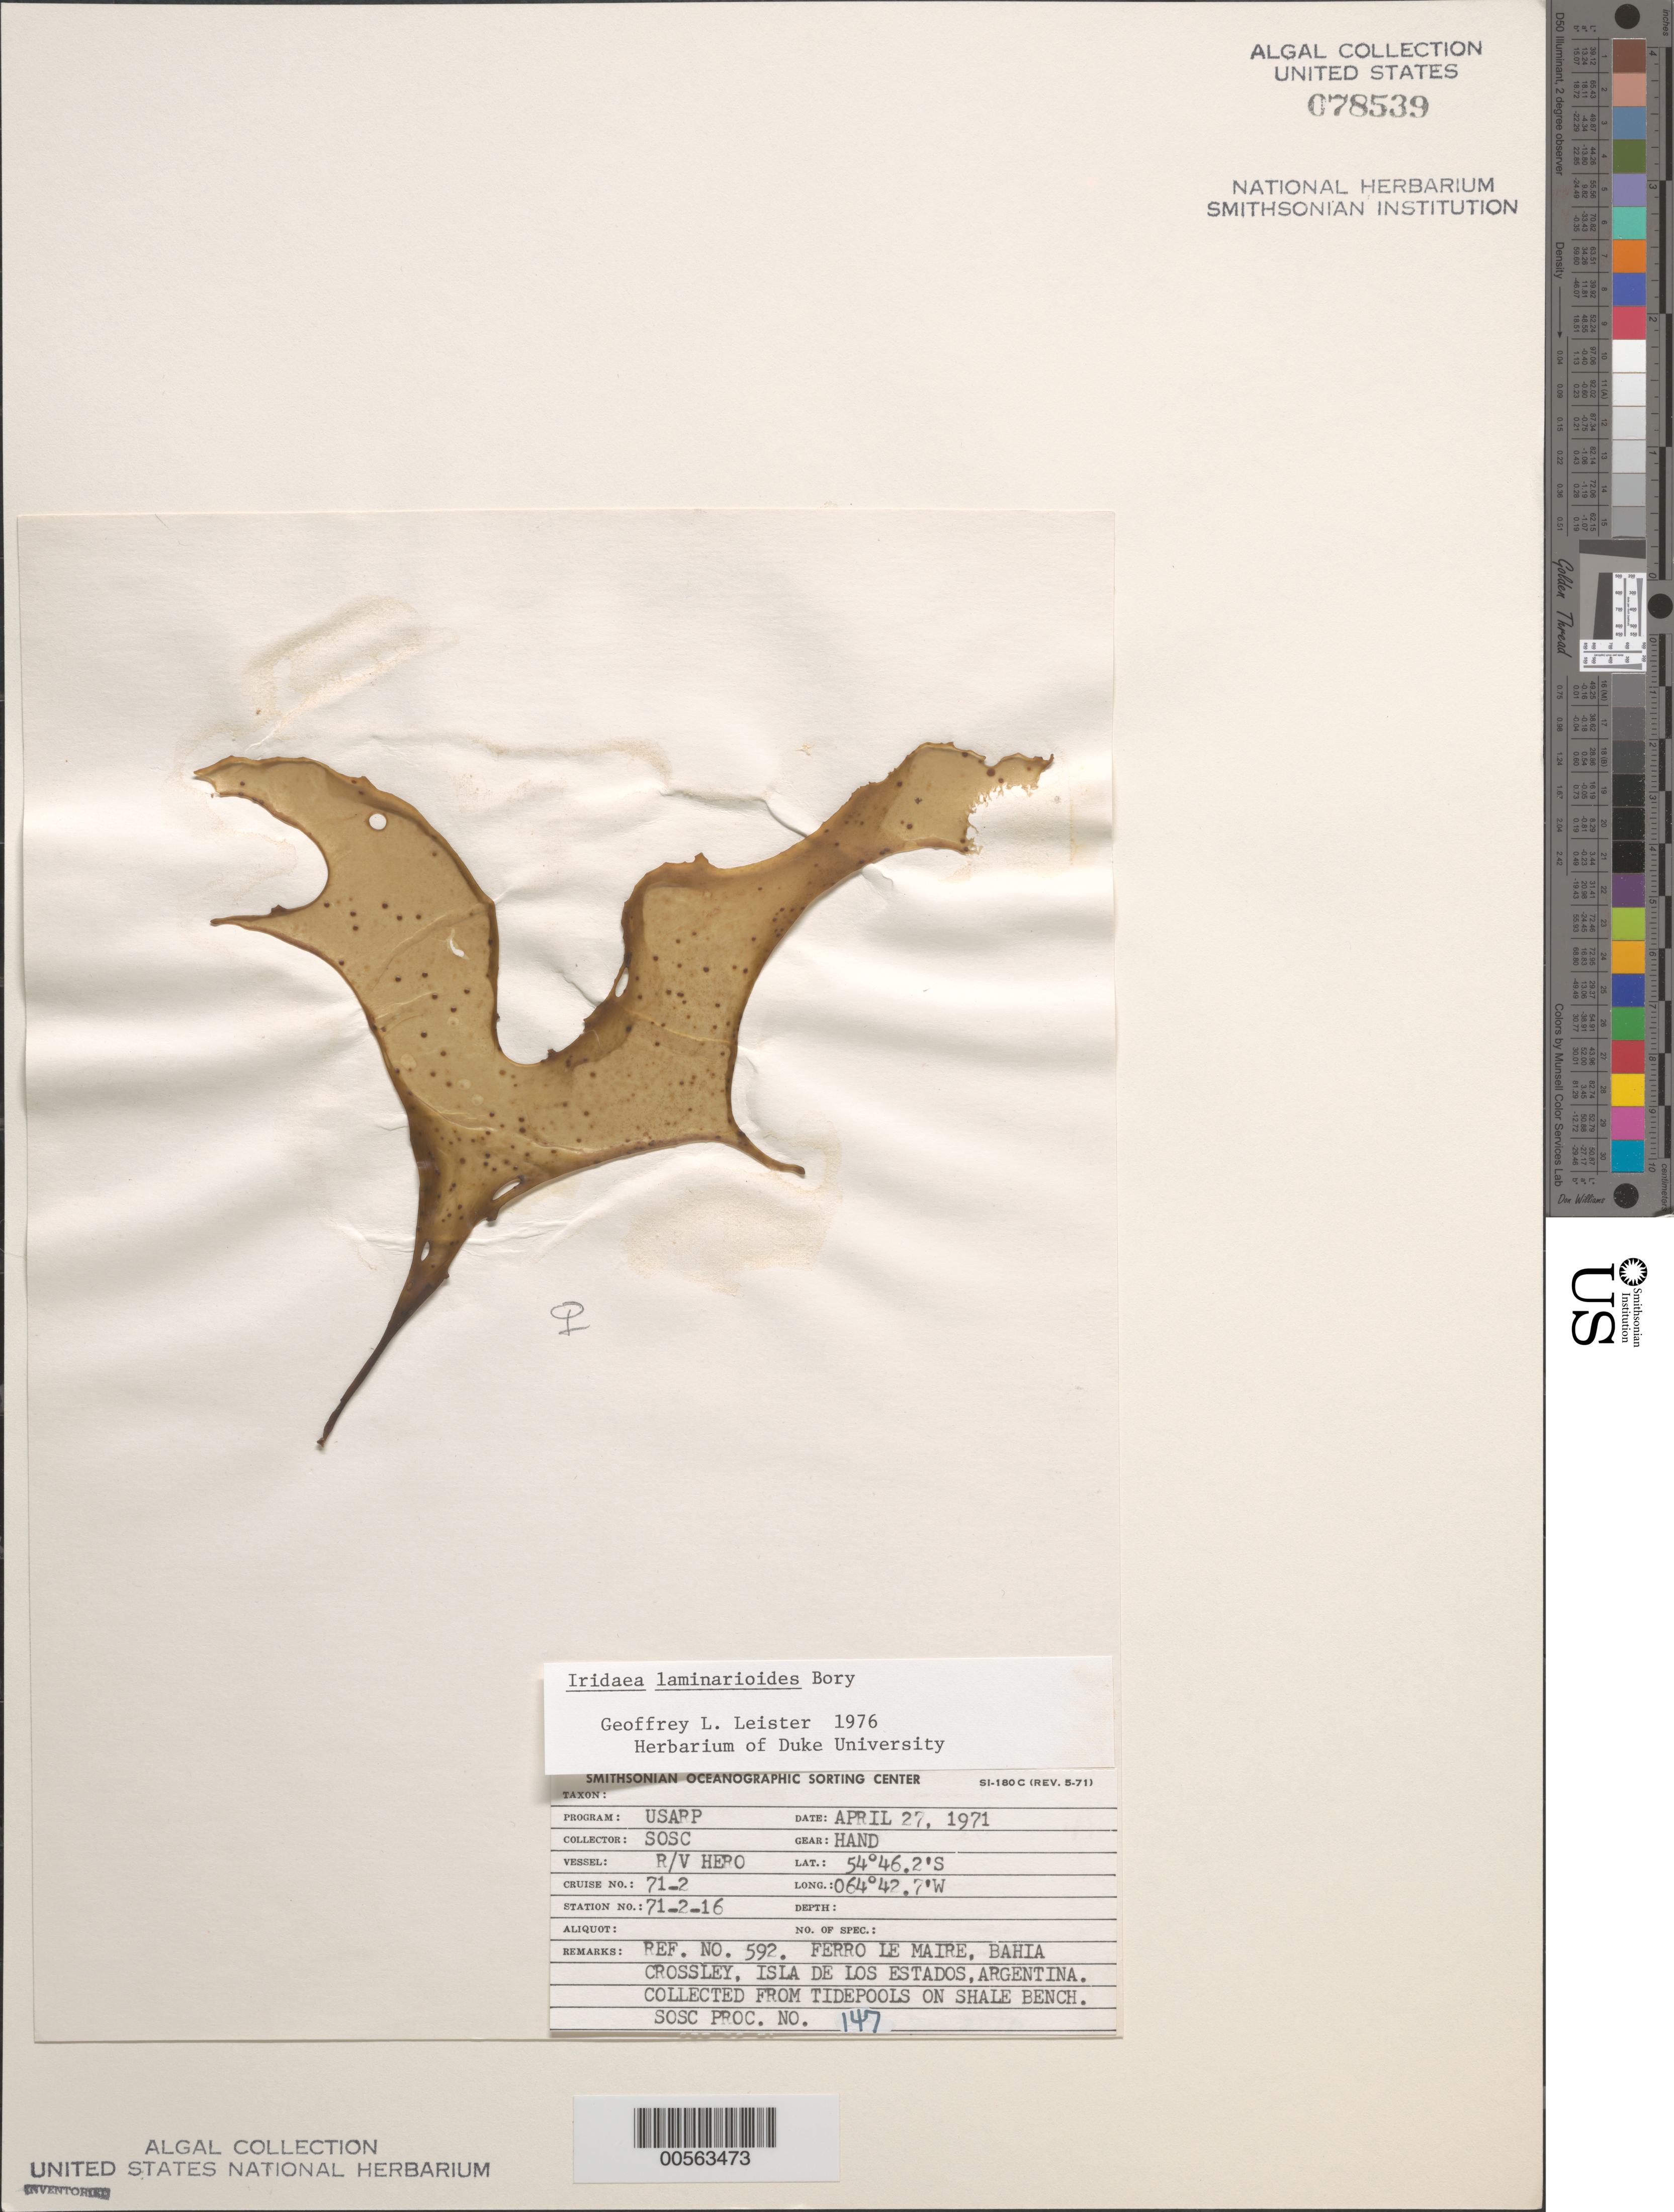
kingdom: Plantae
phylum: Rhodophyta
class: Florideophyceae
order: Gigartinales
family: Gigartinaceae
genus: Mazzaella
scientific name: Mazzaella laminarioides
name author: (Bory) Fredericq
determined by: Algae name updating Project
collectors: SOSC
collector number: Station 71-2-16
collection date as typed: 27 Apr 1971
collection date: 1971-04-27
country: Argentina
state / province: Tierra del Fuego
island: Isla de los Estados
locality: Ferro le Maire, Bahia Crossley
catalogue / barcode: US 78539